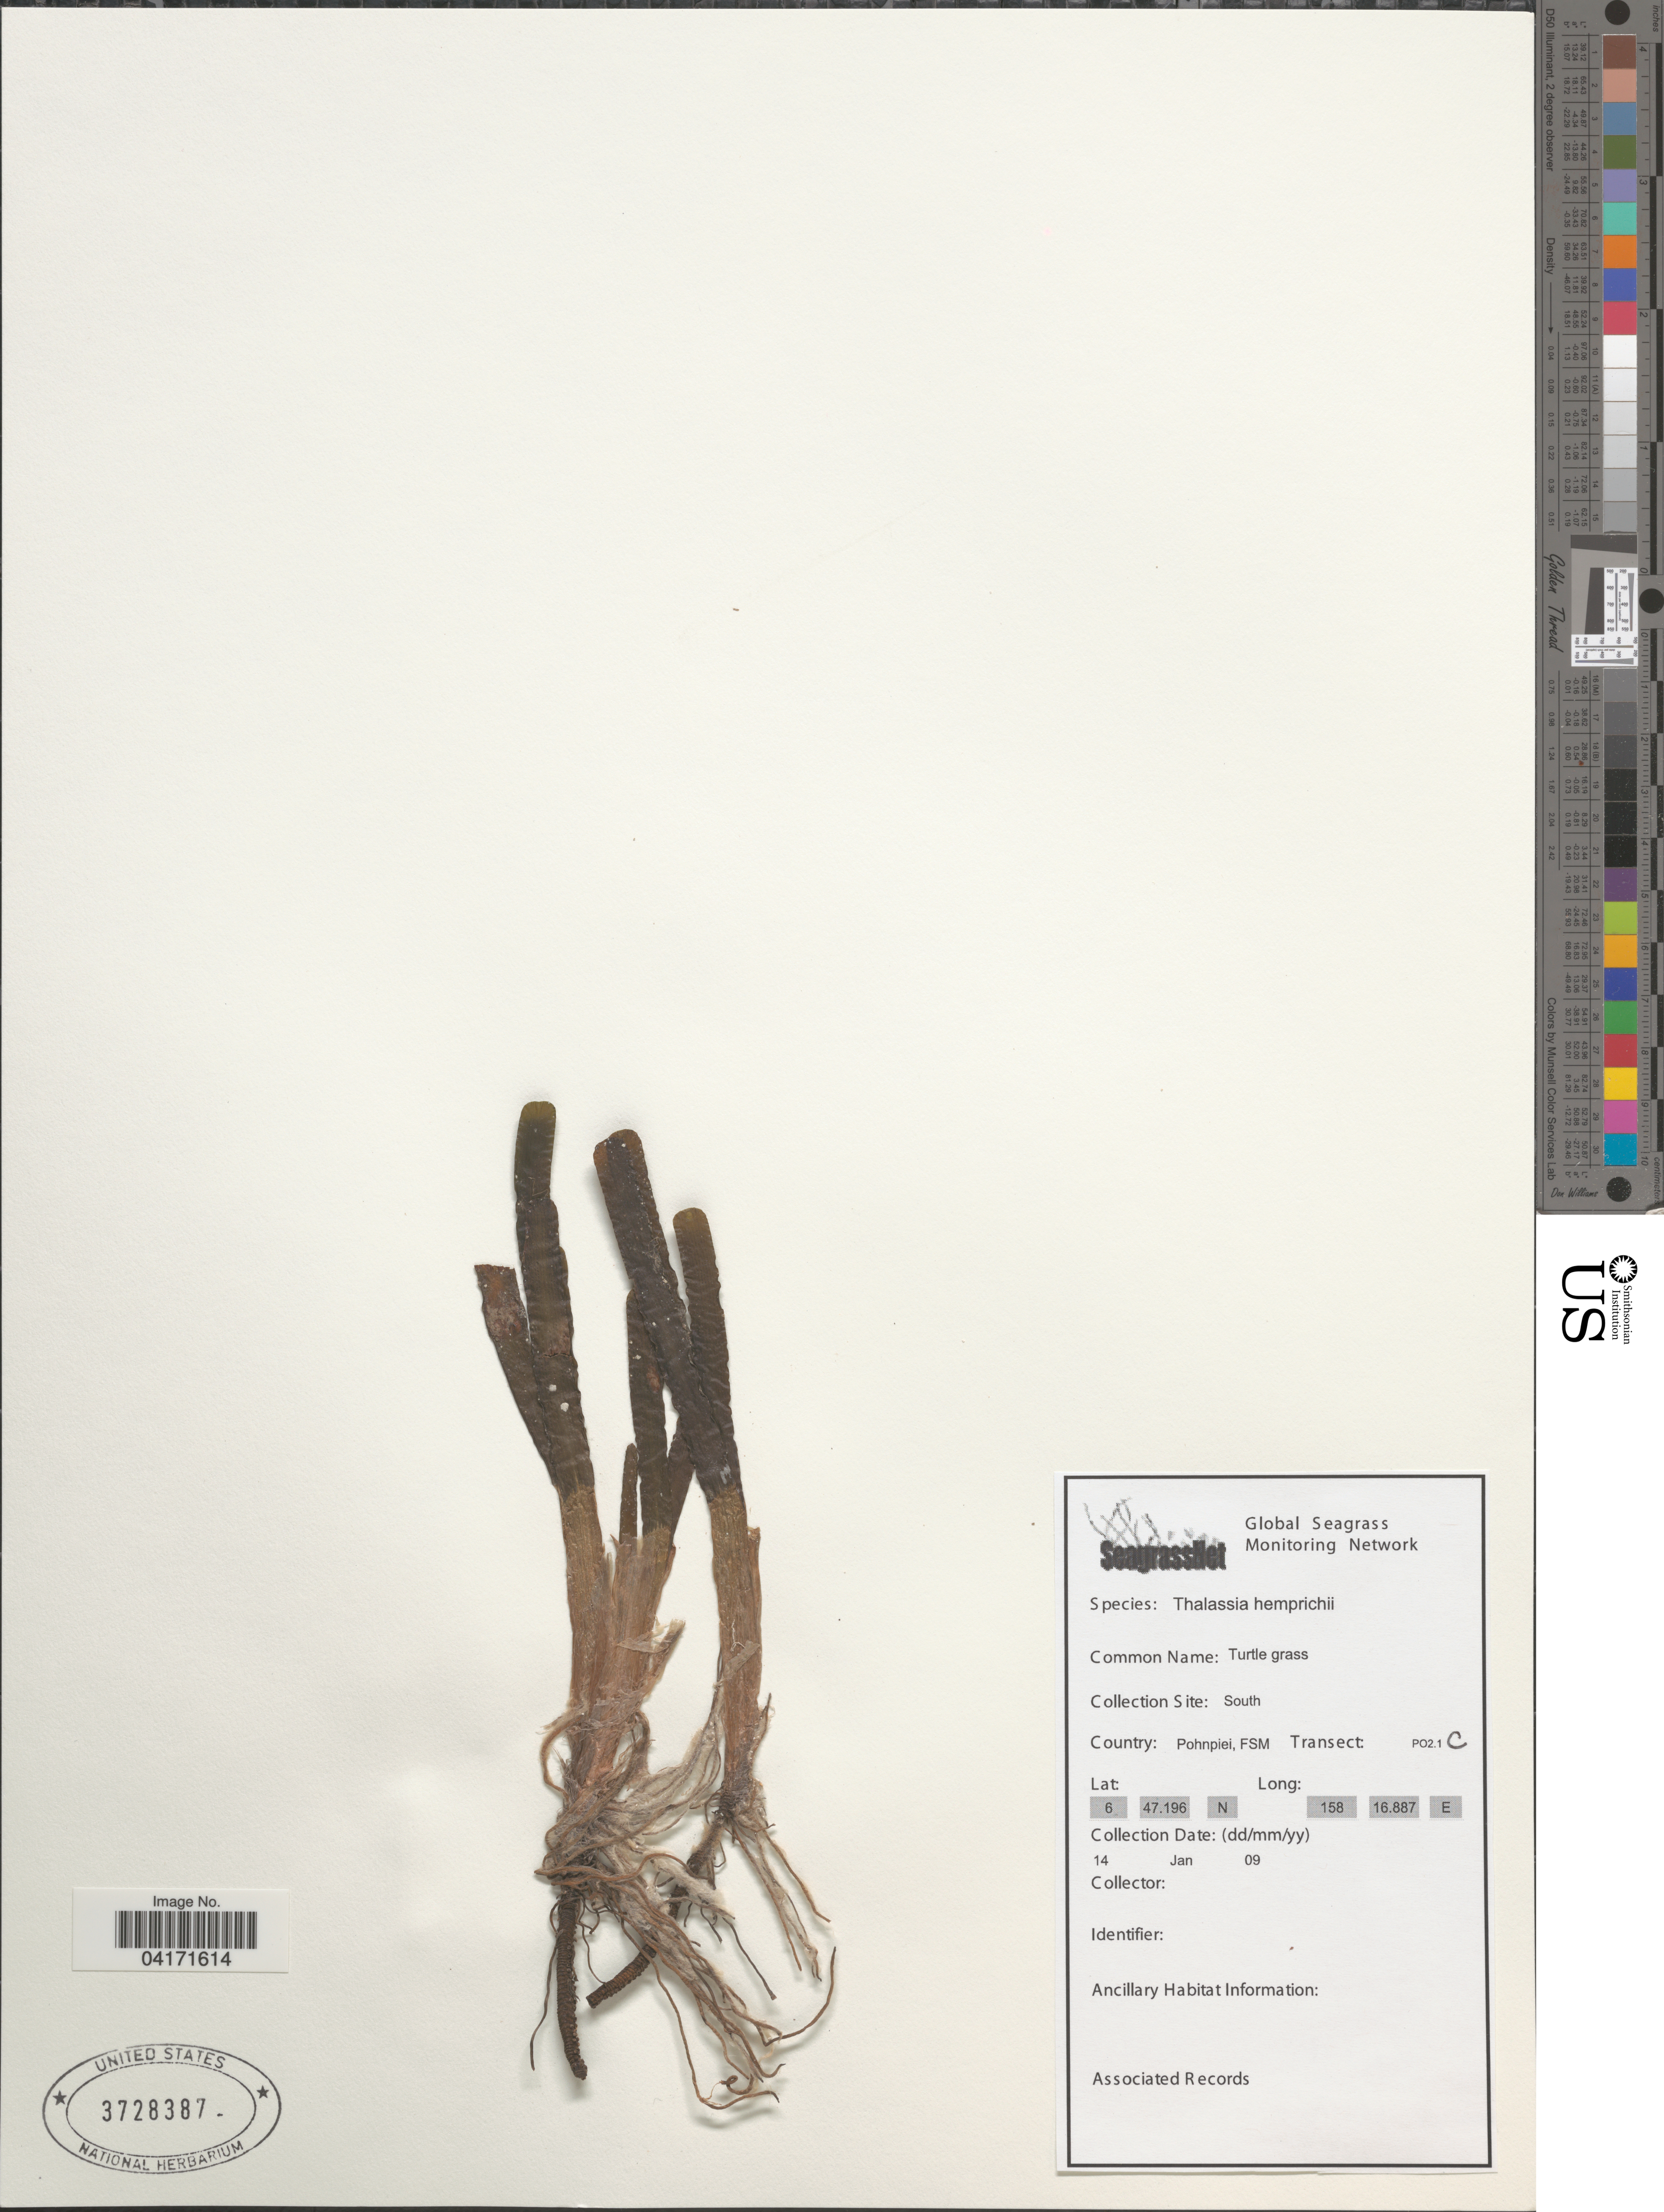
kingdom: Plantae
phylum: Tracheophyta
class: Liliopsida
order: Alismatales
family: Hydrocharitaceae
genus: Thalassia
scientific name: Thalassia hemprichii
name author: Asch.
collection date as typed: Transcribed d/m/y: 14/1/9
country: Micronesia, Federated States of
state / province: Pohnpei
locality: South. Country: Pohnpiei. Transect: PO2.1 C.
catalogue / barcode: US 3728387